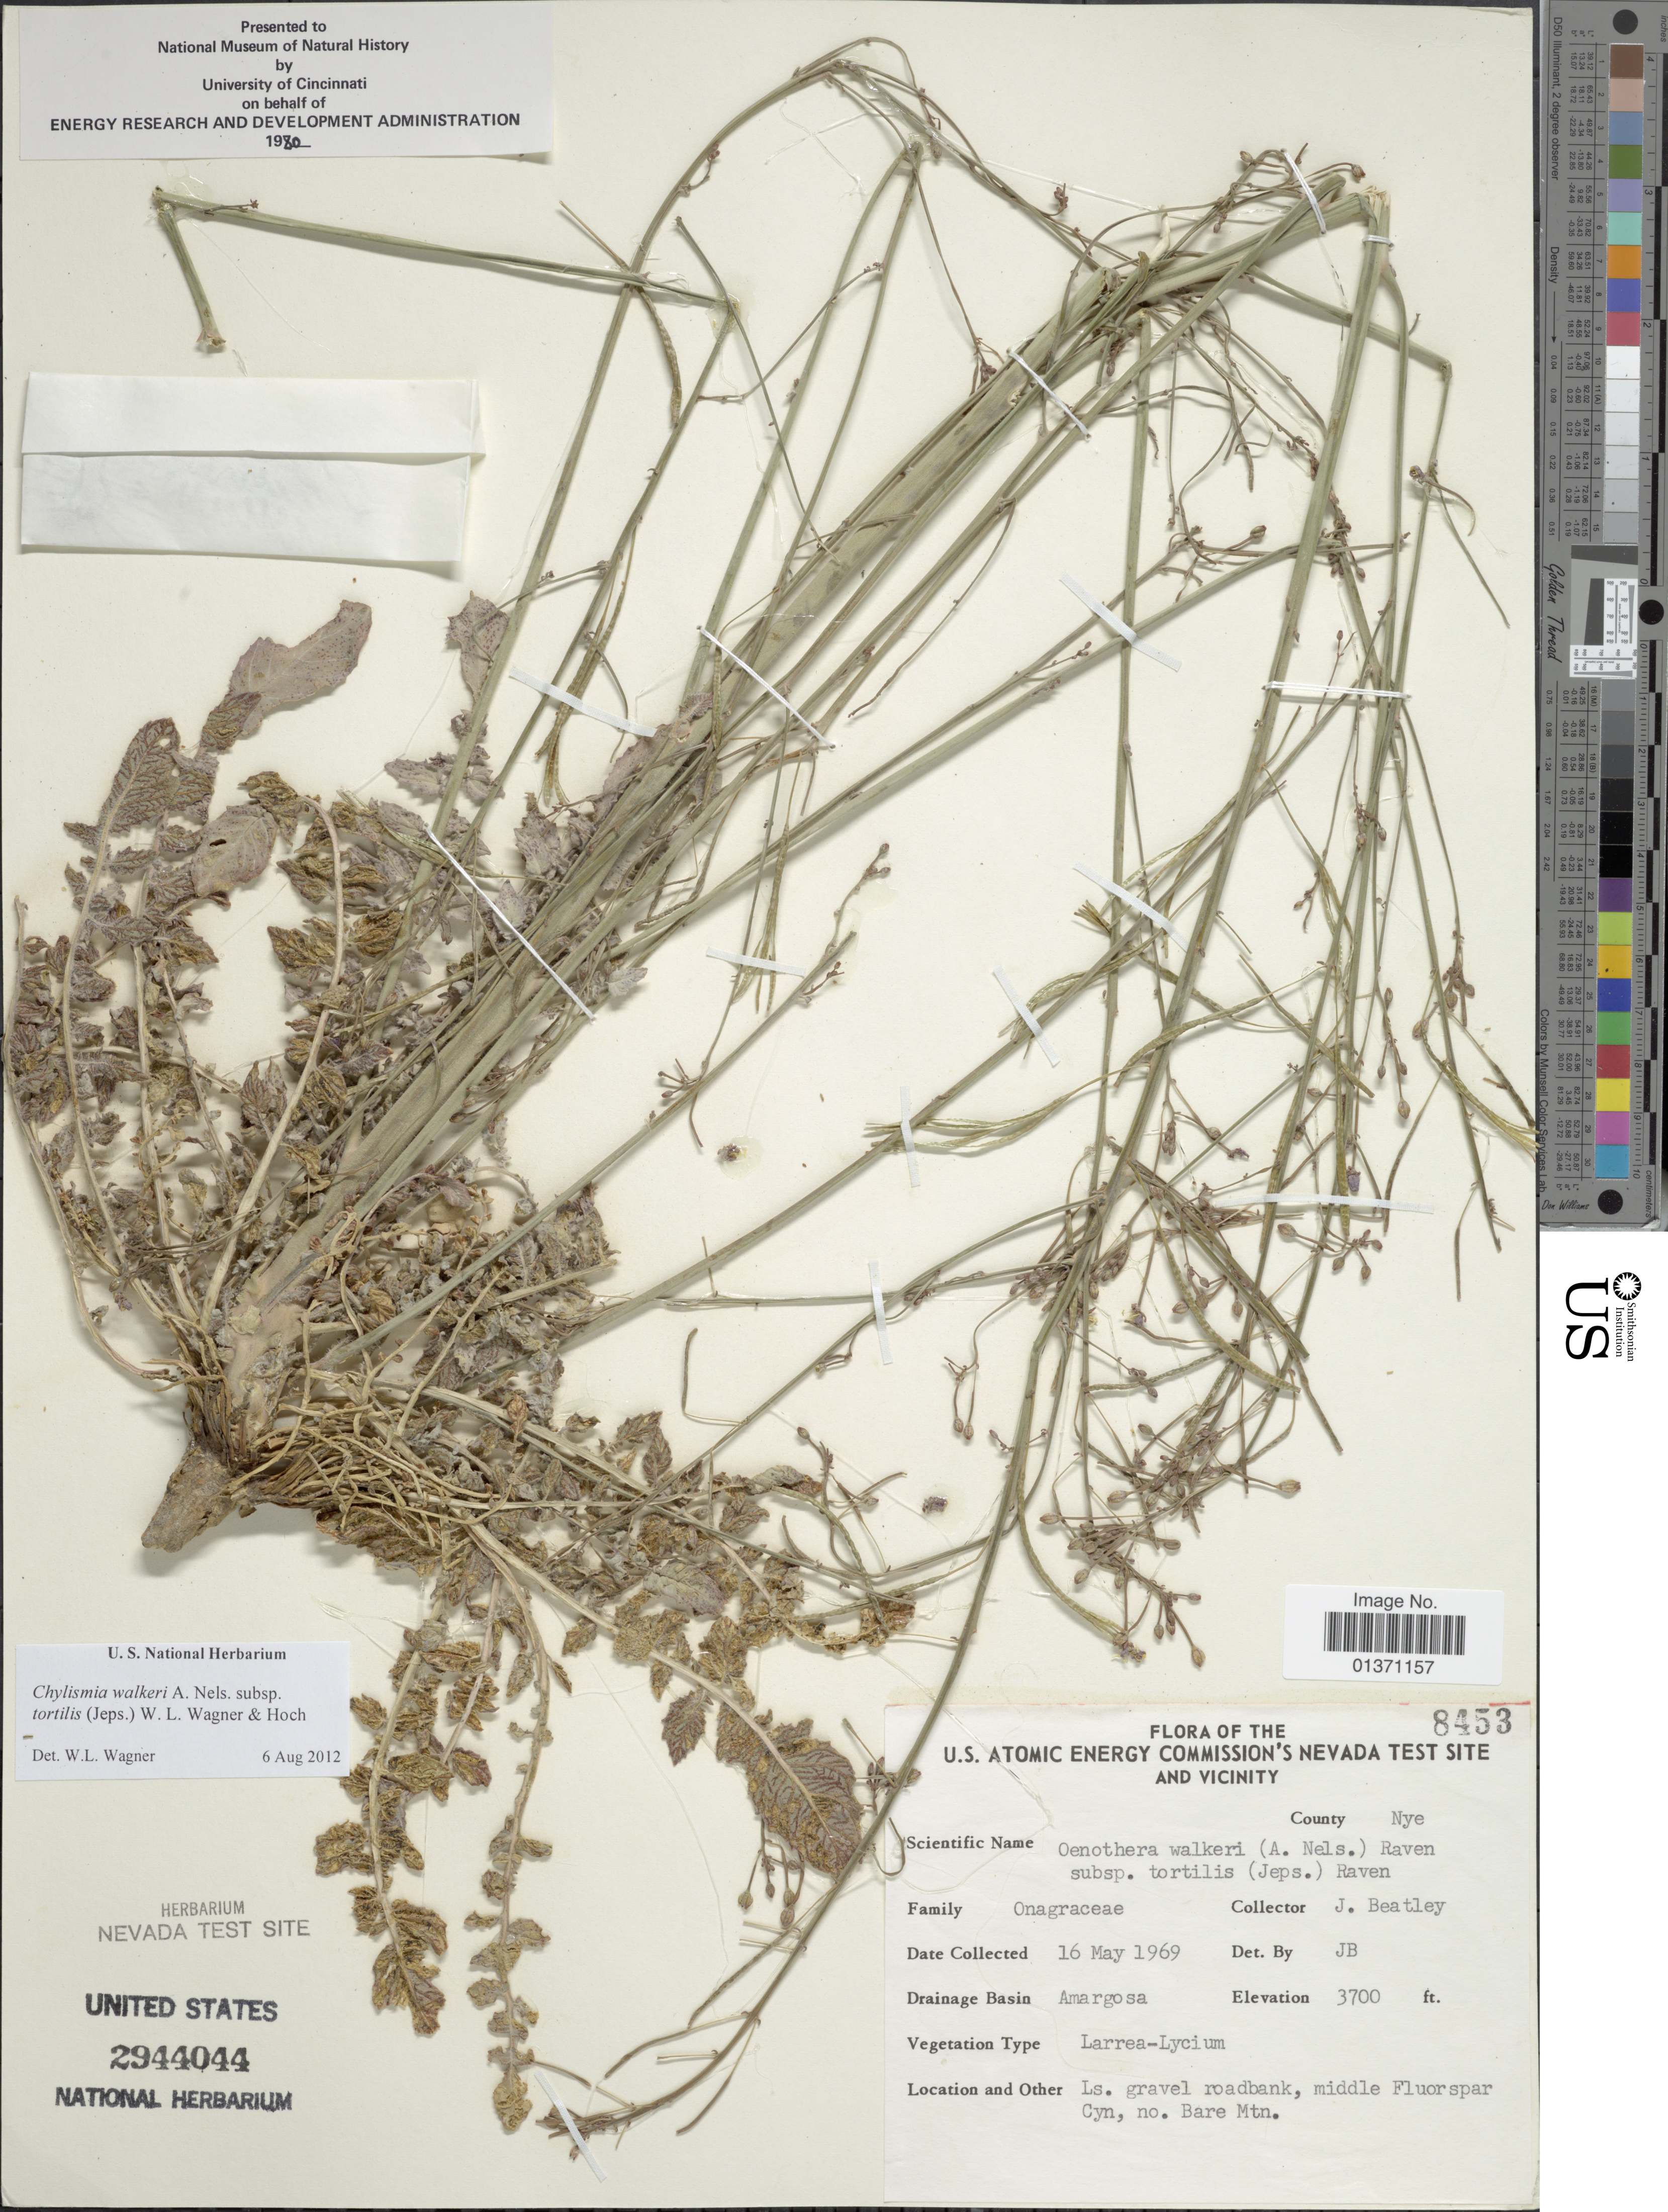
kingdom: Plantae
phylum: Tracheophyta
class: Magnoliopsida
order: Myrtales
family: Onagraceae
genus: Chylismia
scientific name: Chylismia walkeri subsp. tortilis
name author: (Jeps.) W.L. Wagner & Hoch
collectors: J. C. Beatley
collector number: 8453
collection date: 1969-05-16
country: United States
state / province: Nevada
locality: U. S. Atomic Energy Commission's Nevada Test Site and Vicinity, Amargosa, Ls. gravel roadbank, middle Fluorspar Cyn, no. Bare Mtn, County Nye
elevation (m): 1128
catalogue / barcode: US 2944044